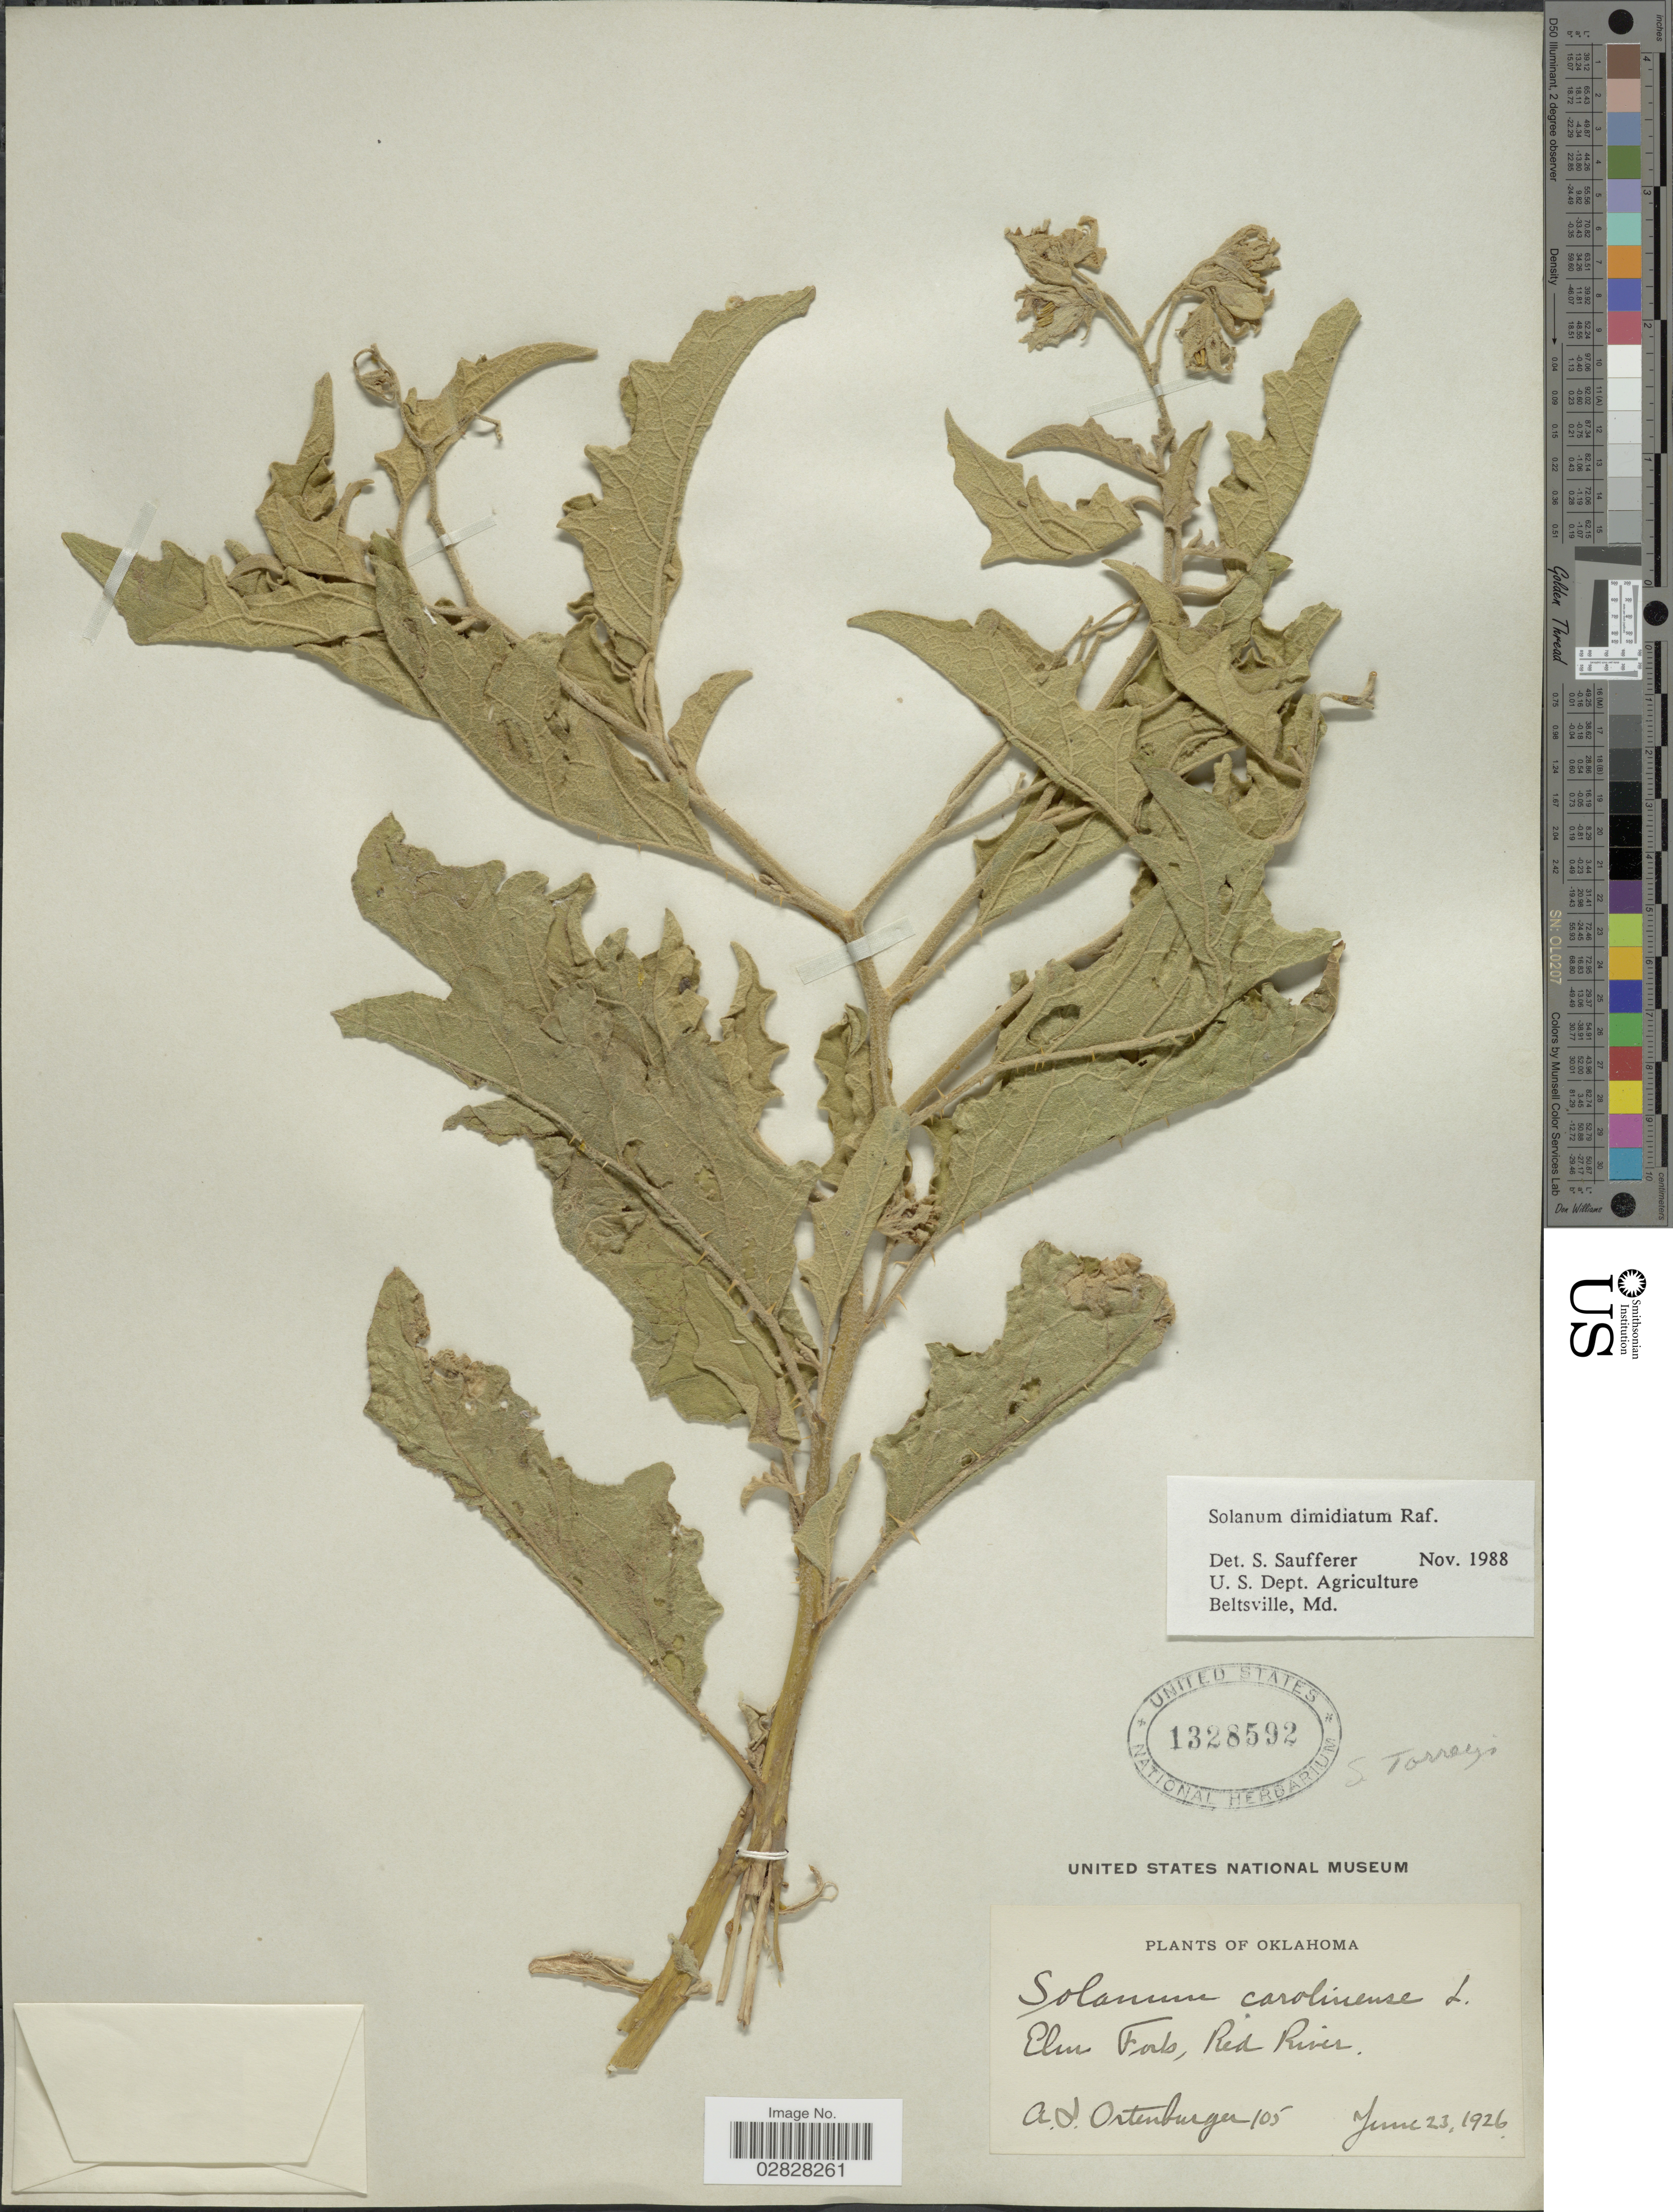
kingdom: Plantae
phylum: Tracheophyta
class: Magnoliopsida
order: Solanales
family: Solanaceae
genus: Solanum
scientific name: Solanum dimidiatum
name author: Raf.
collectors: A. Ortenburger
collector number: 105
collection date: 1926-06-23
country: United States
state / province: Oklahoma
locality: Elm Fork, Red River.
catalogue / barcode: US 1328592